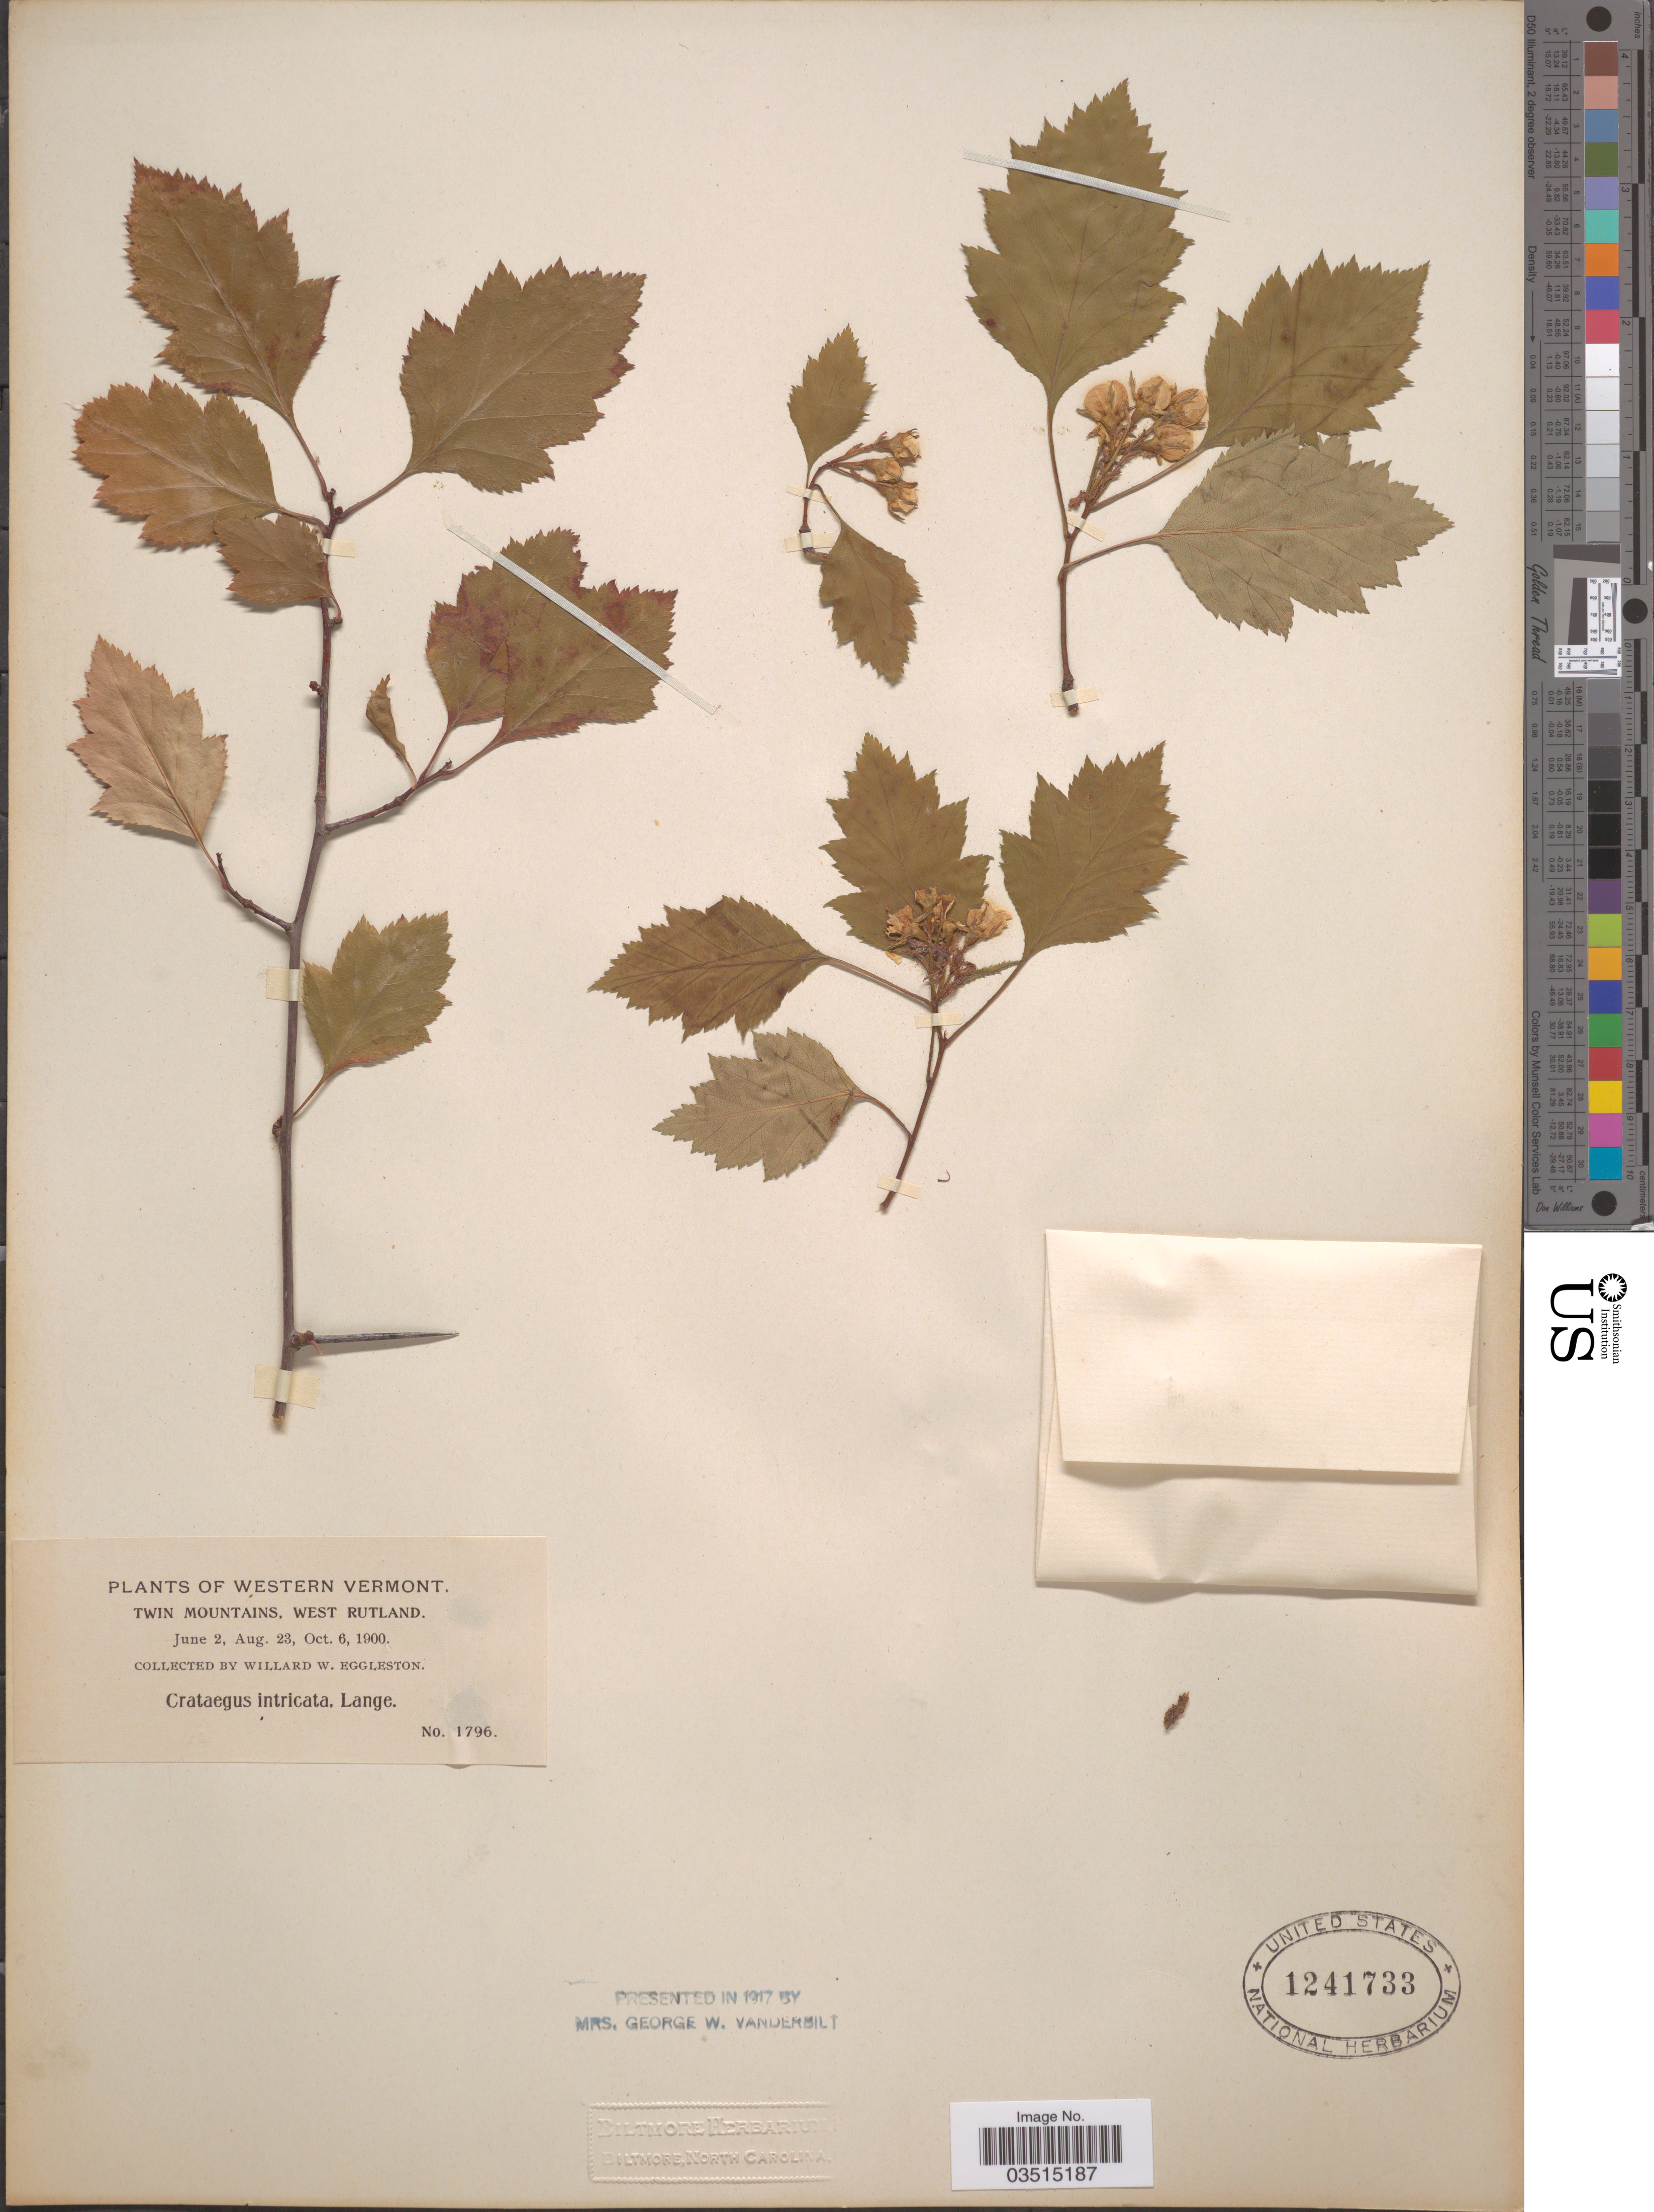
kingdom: Plantae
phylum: Tracheophyta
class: Magnoliopsida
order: Rosales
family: Rosaceae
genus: Crataegus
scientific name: Crataegus intricata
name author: Lange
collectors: W. W. Eggleston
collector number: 1796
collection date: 1900-06-02/1900-10-06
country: United States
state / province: Vermont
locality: Western Vermont. Twin Mountains, West Rutland.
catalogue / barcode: US 1241733